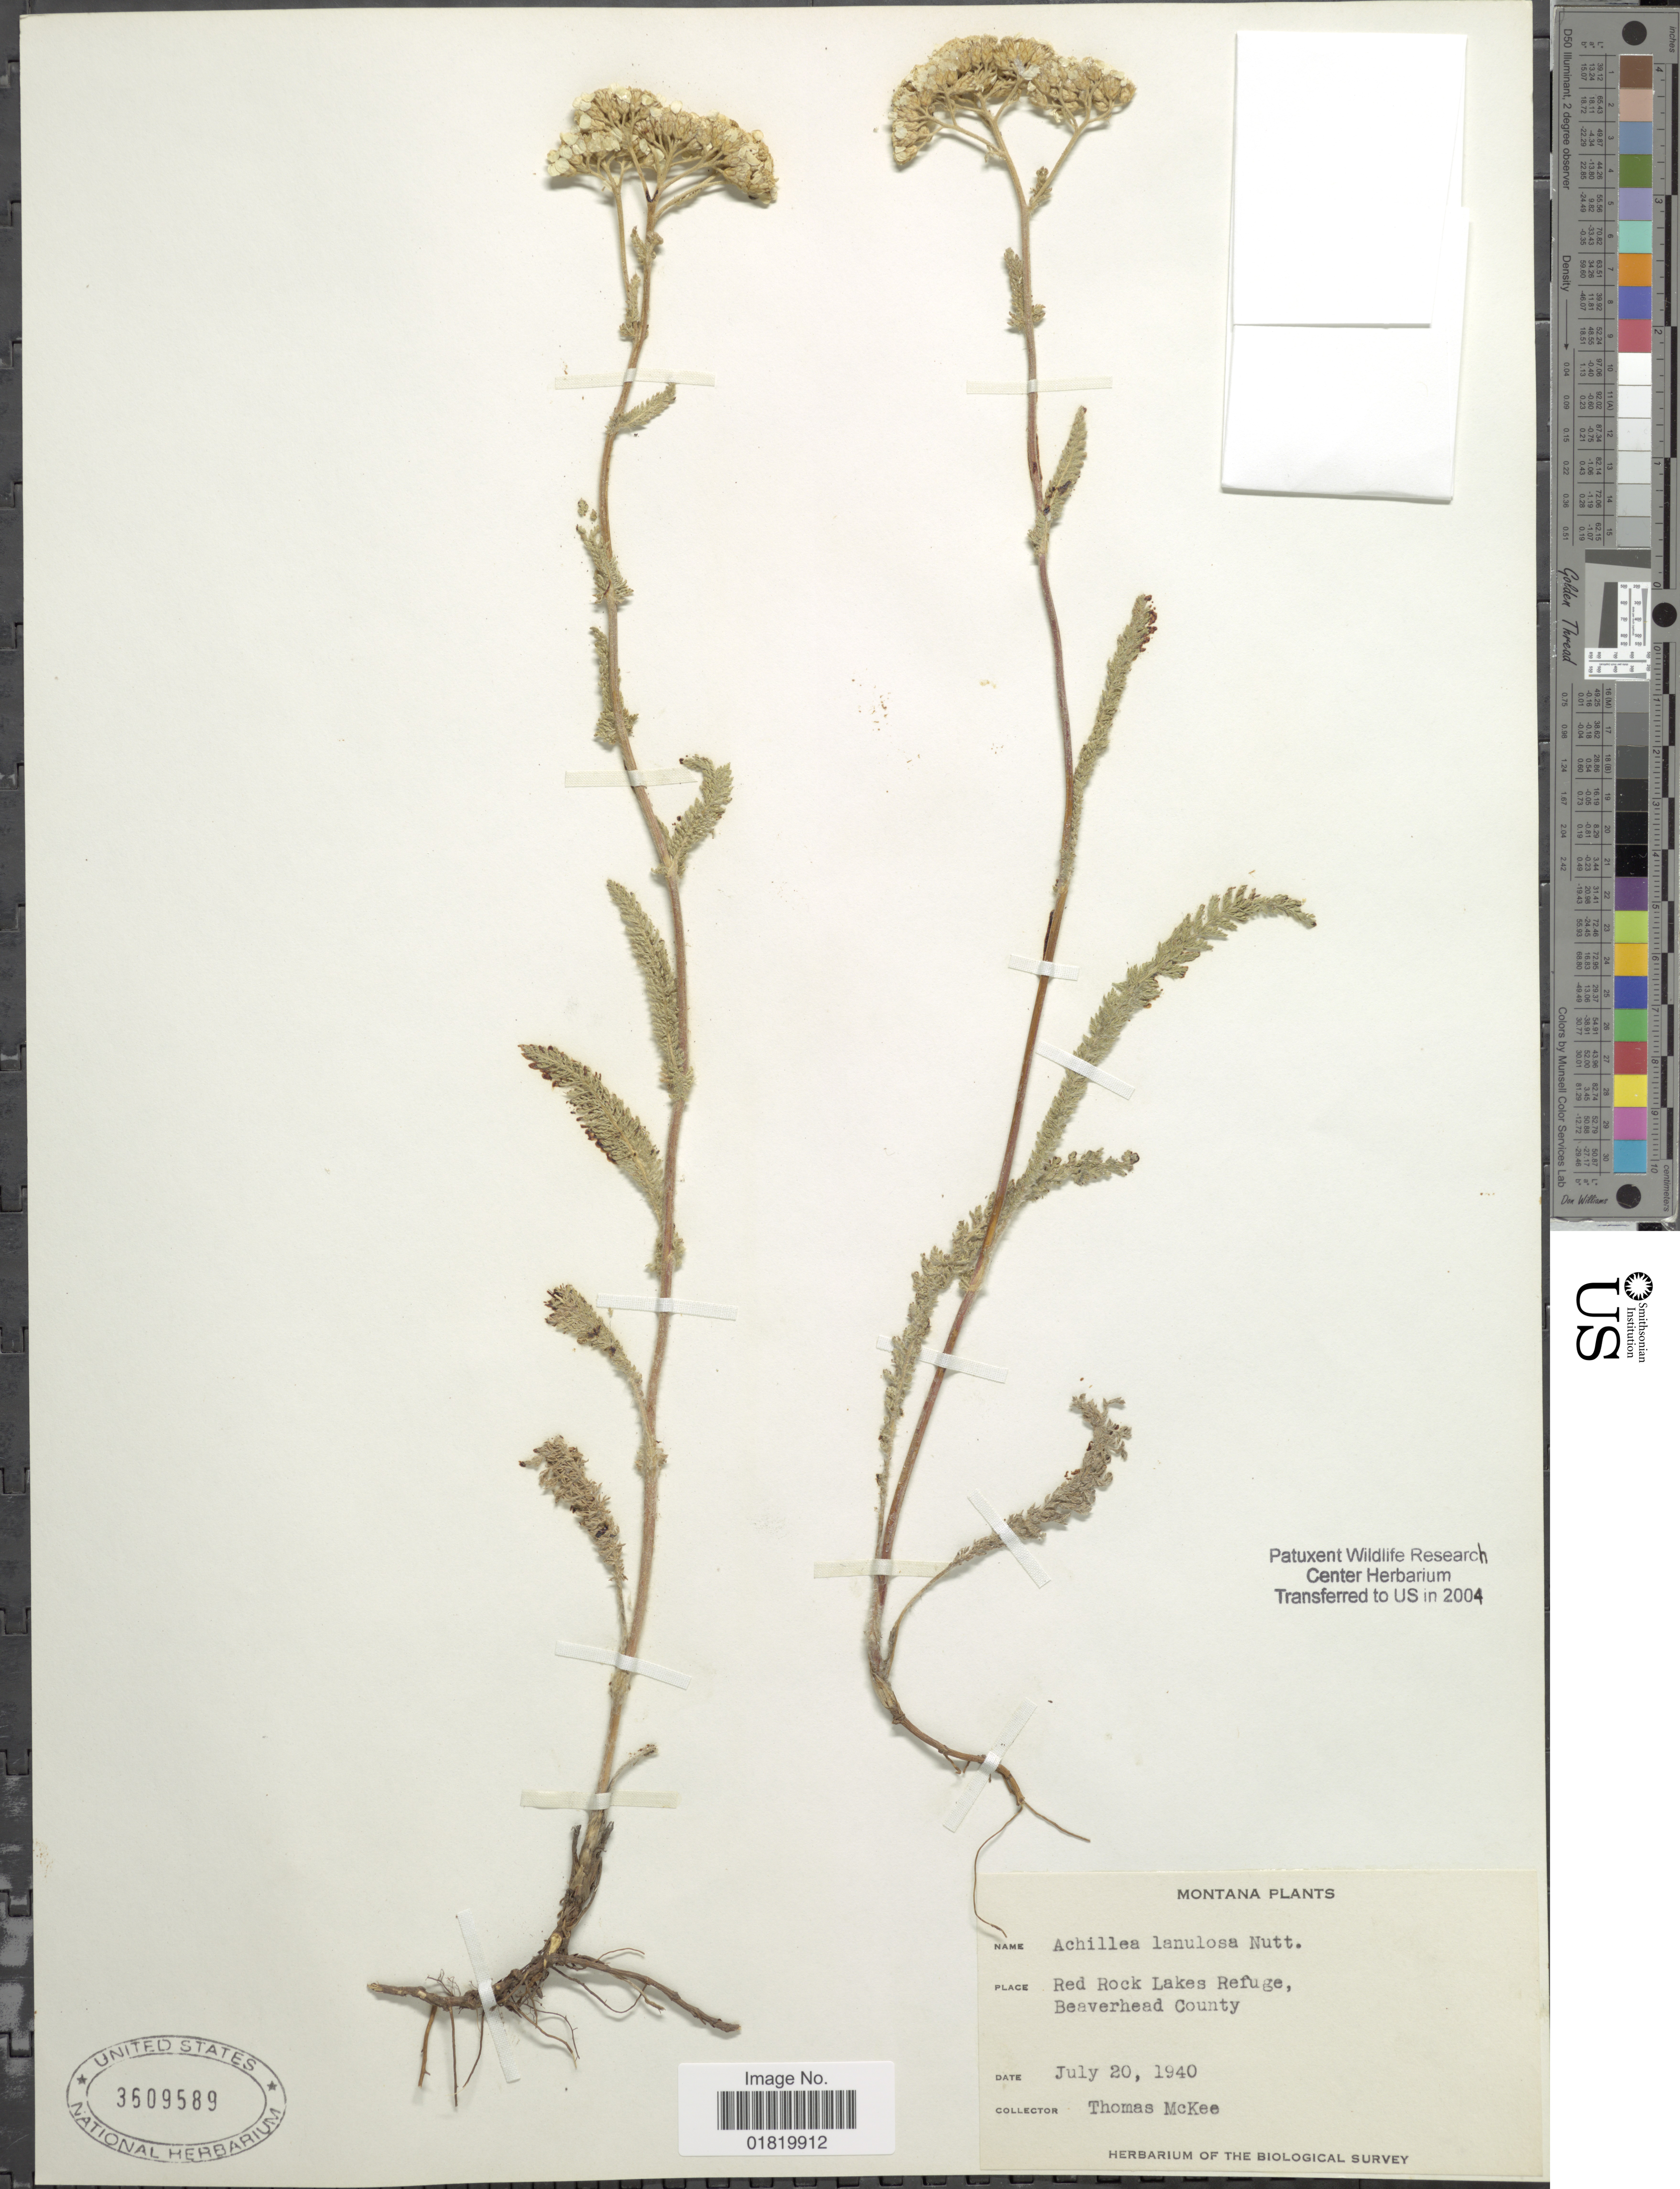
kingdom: Plantae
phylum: Tracheophyta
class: Magnoliopsida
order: Asterales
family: Asteraceae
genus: Achillea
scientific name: Achillea lanulosa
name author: Nutt.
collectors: T. McKee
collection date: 1940-07-20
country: United States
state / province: Montana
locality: Red Rock Lakes Refuge, Beaverhead County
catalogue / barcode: US 3609589